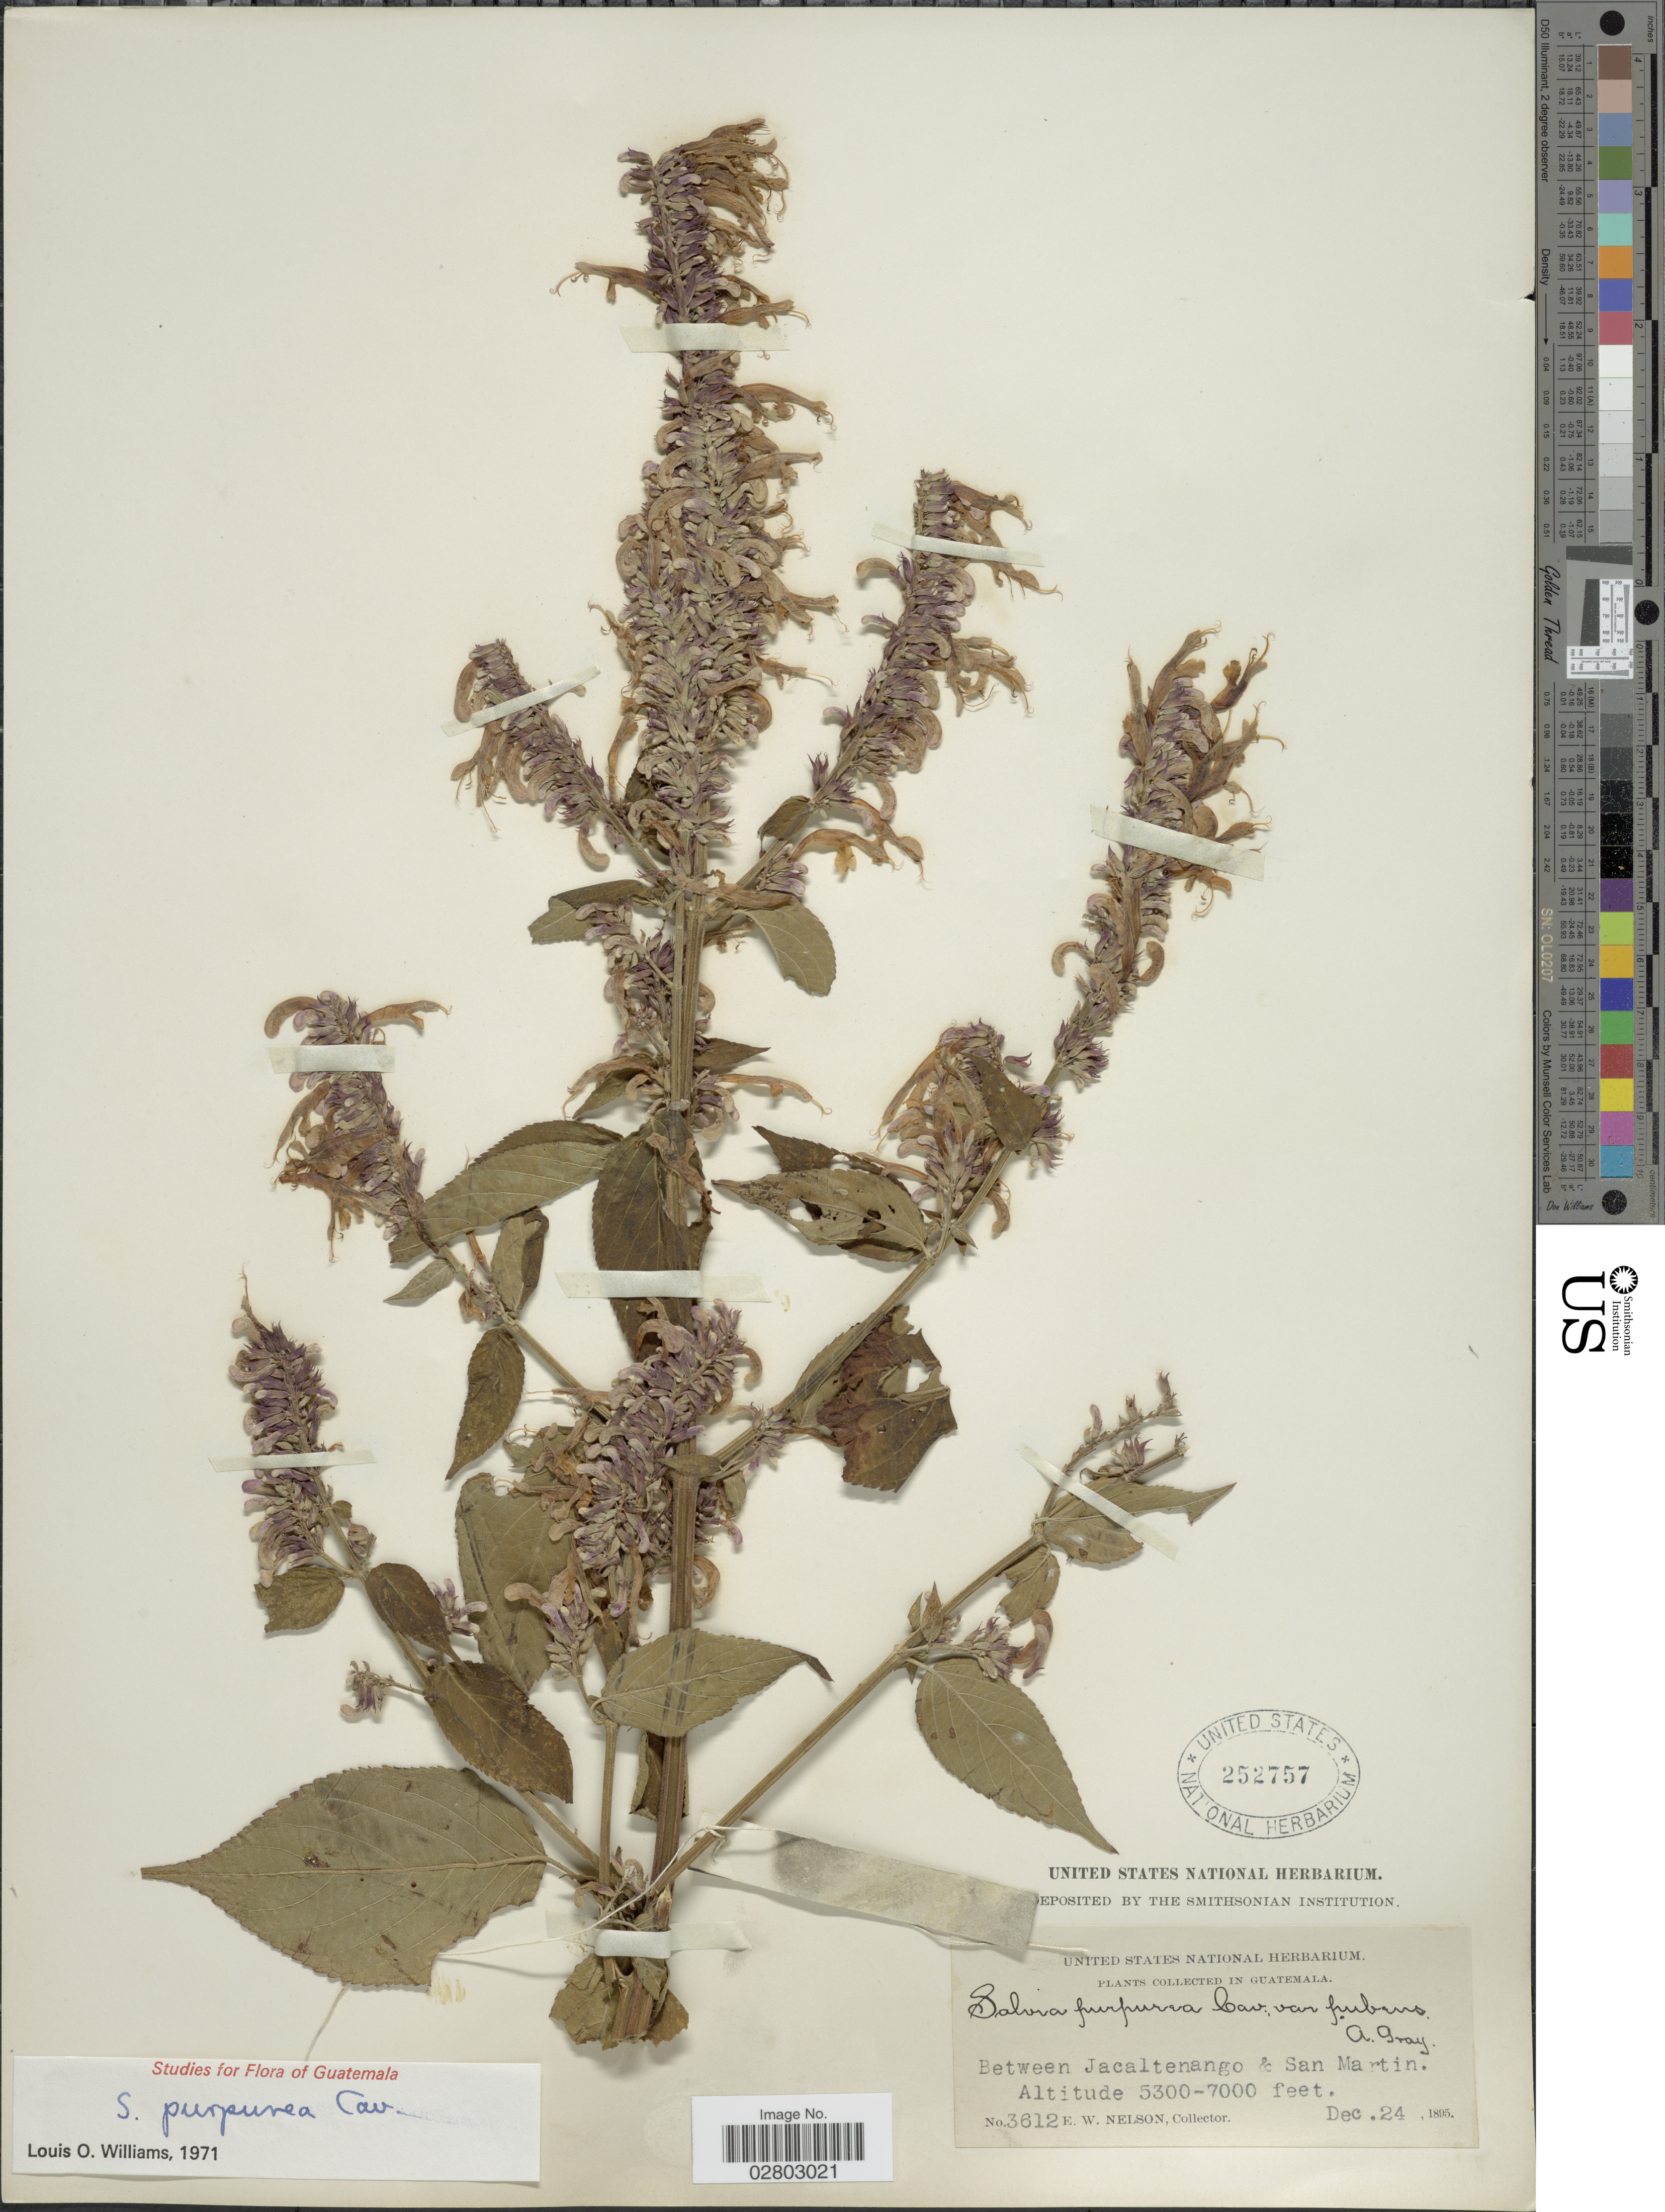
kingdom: Plantae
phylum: Tracheophyta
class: Magnoliopsida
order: Lamiales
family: Lamiaceae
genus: Salvia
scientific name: Salvia purpurea var. pubens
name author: A. Gray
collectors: E. W. Nelson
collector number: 3612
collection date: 1895-12-24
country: Guatemala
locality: Between Jacaltenango & San Martin.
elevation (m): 1615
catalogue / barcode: US 252757